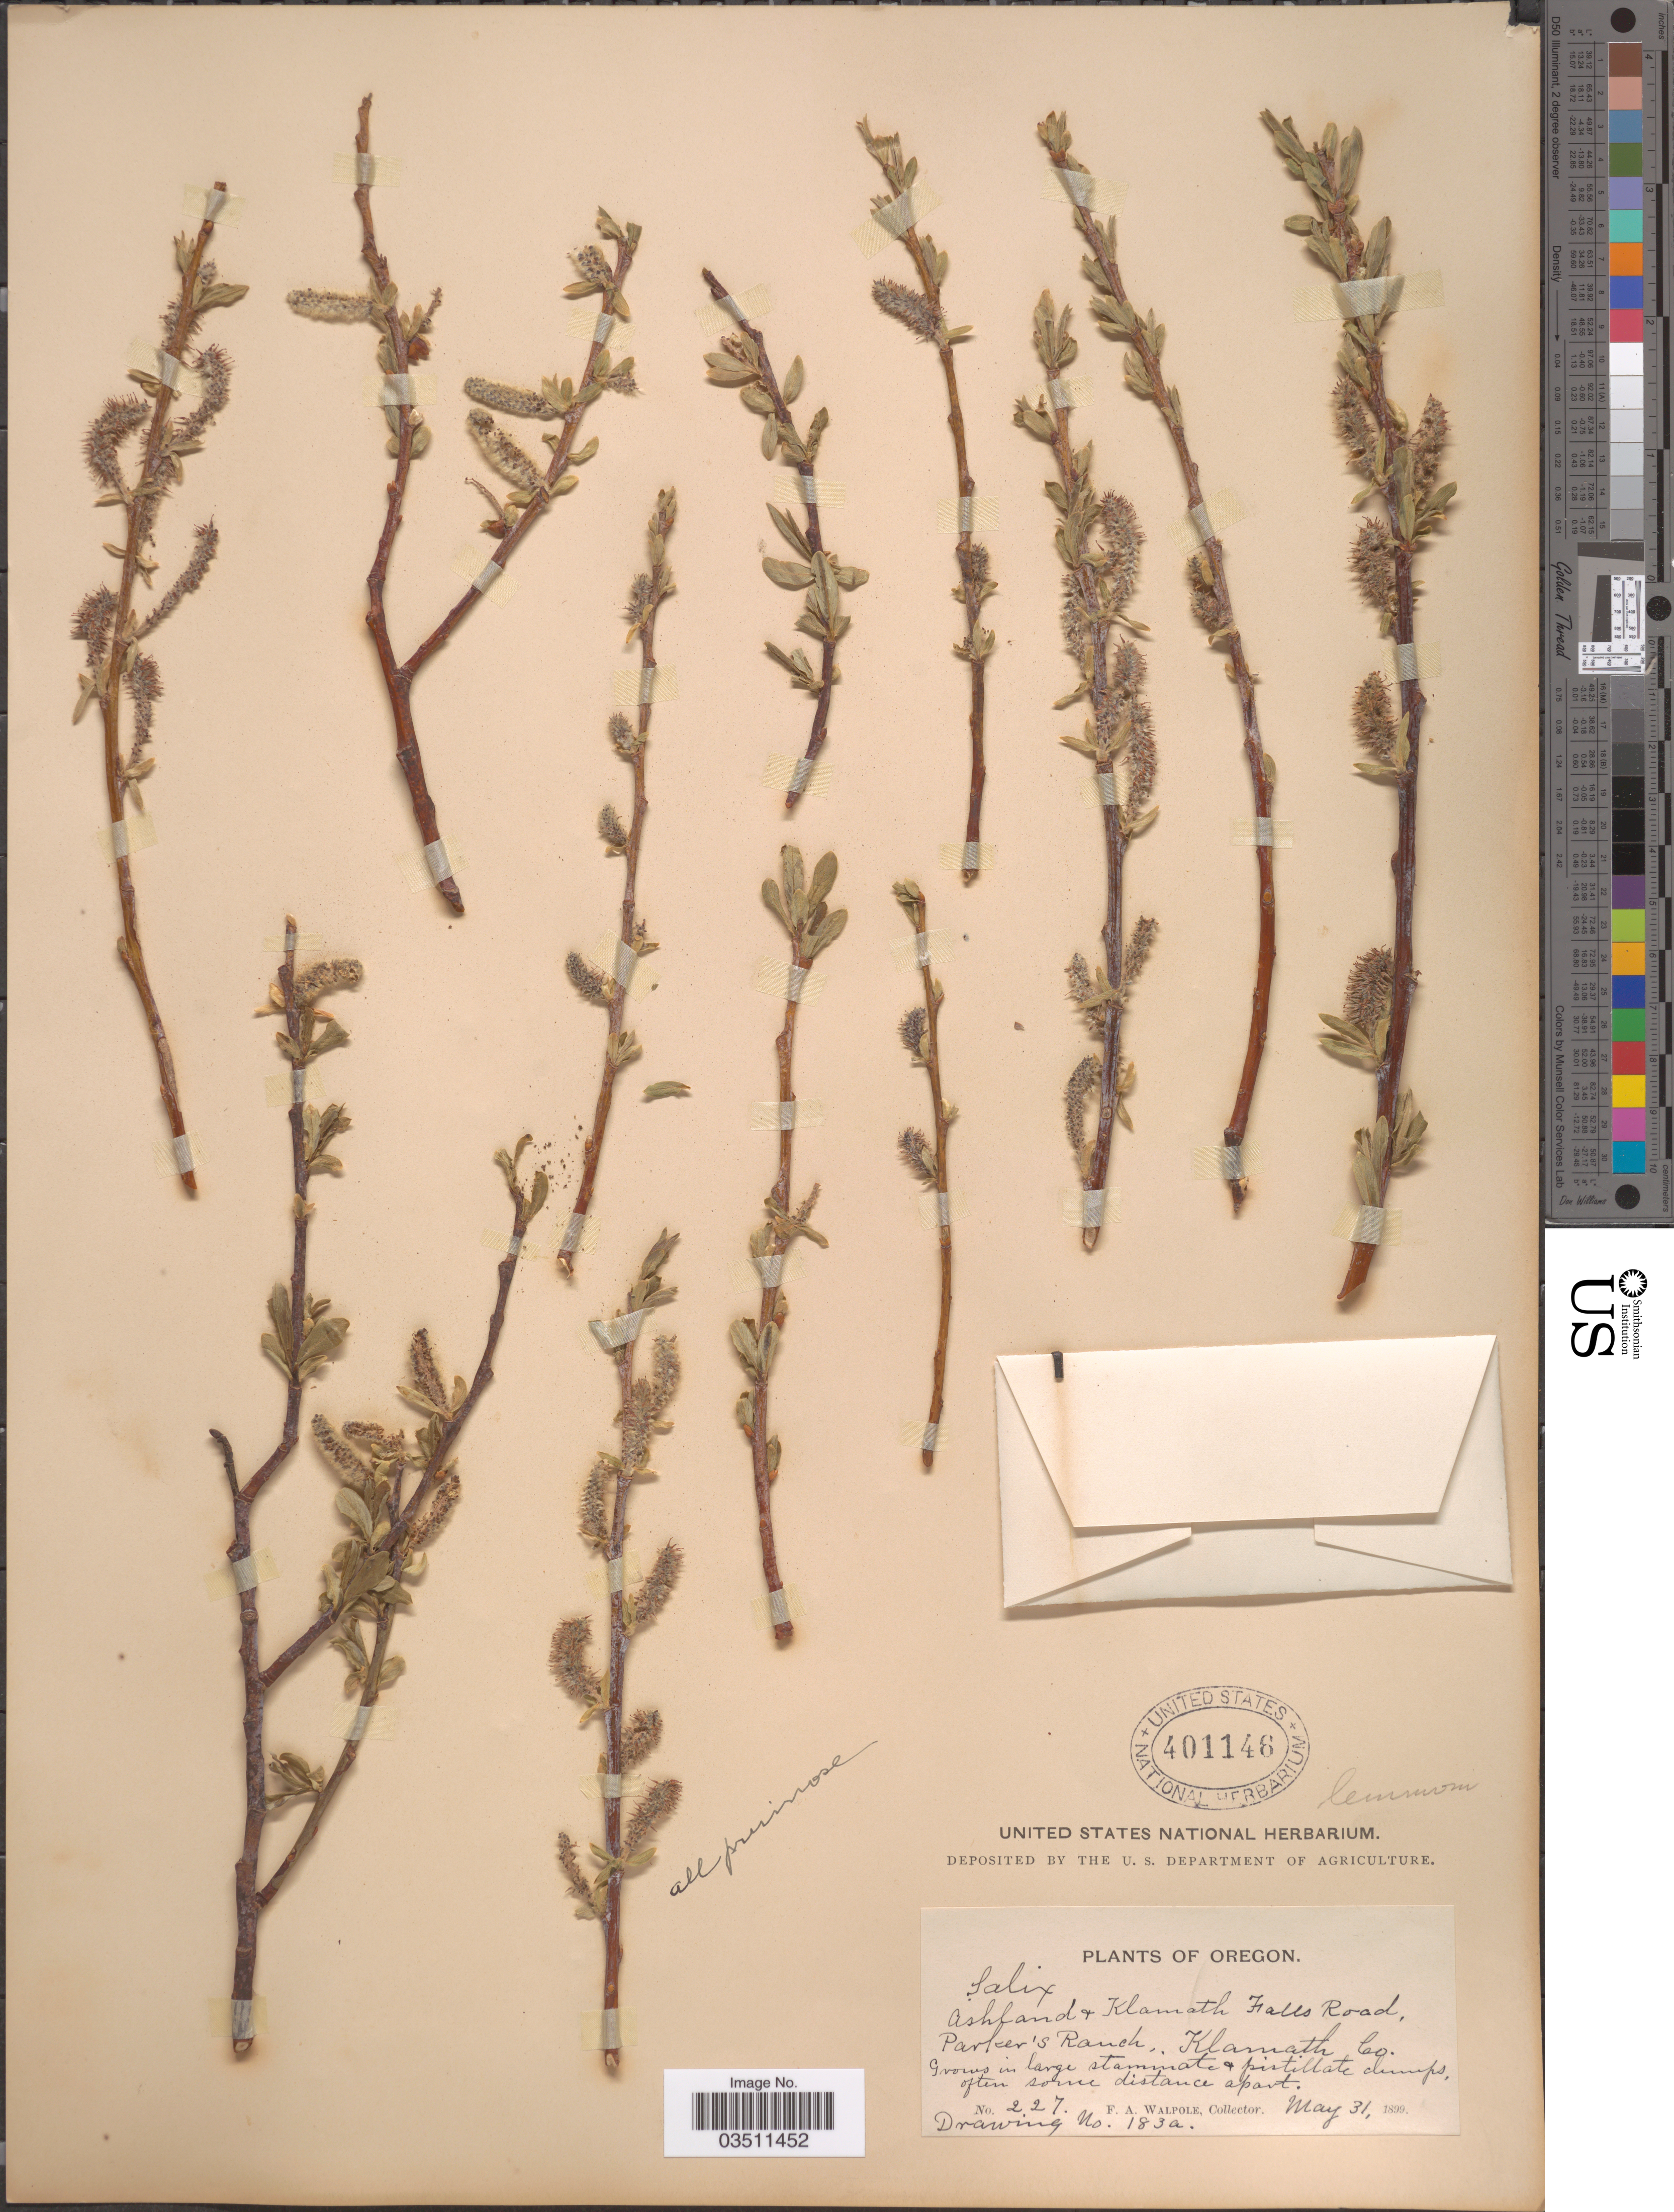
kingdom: Plantae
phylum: Tracheophyta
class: Magnoliopsida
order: Malpighiales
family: Salicaceae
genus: Salix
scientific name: Salix lemmonii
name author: Bebb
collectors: F. Walpole & Drawing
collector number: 227/183a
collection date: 1899-05-31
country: United States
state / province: Oregon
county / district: Klamath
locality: Ashland & Klamath Falls Road, Parker's Ranch, Klamath Co.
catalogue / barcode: US 401146